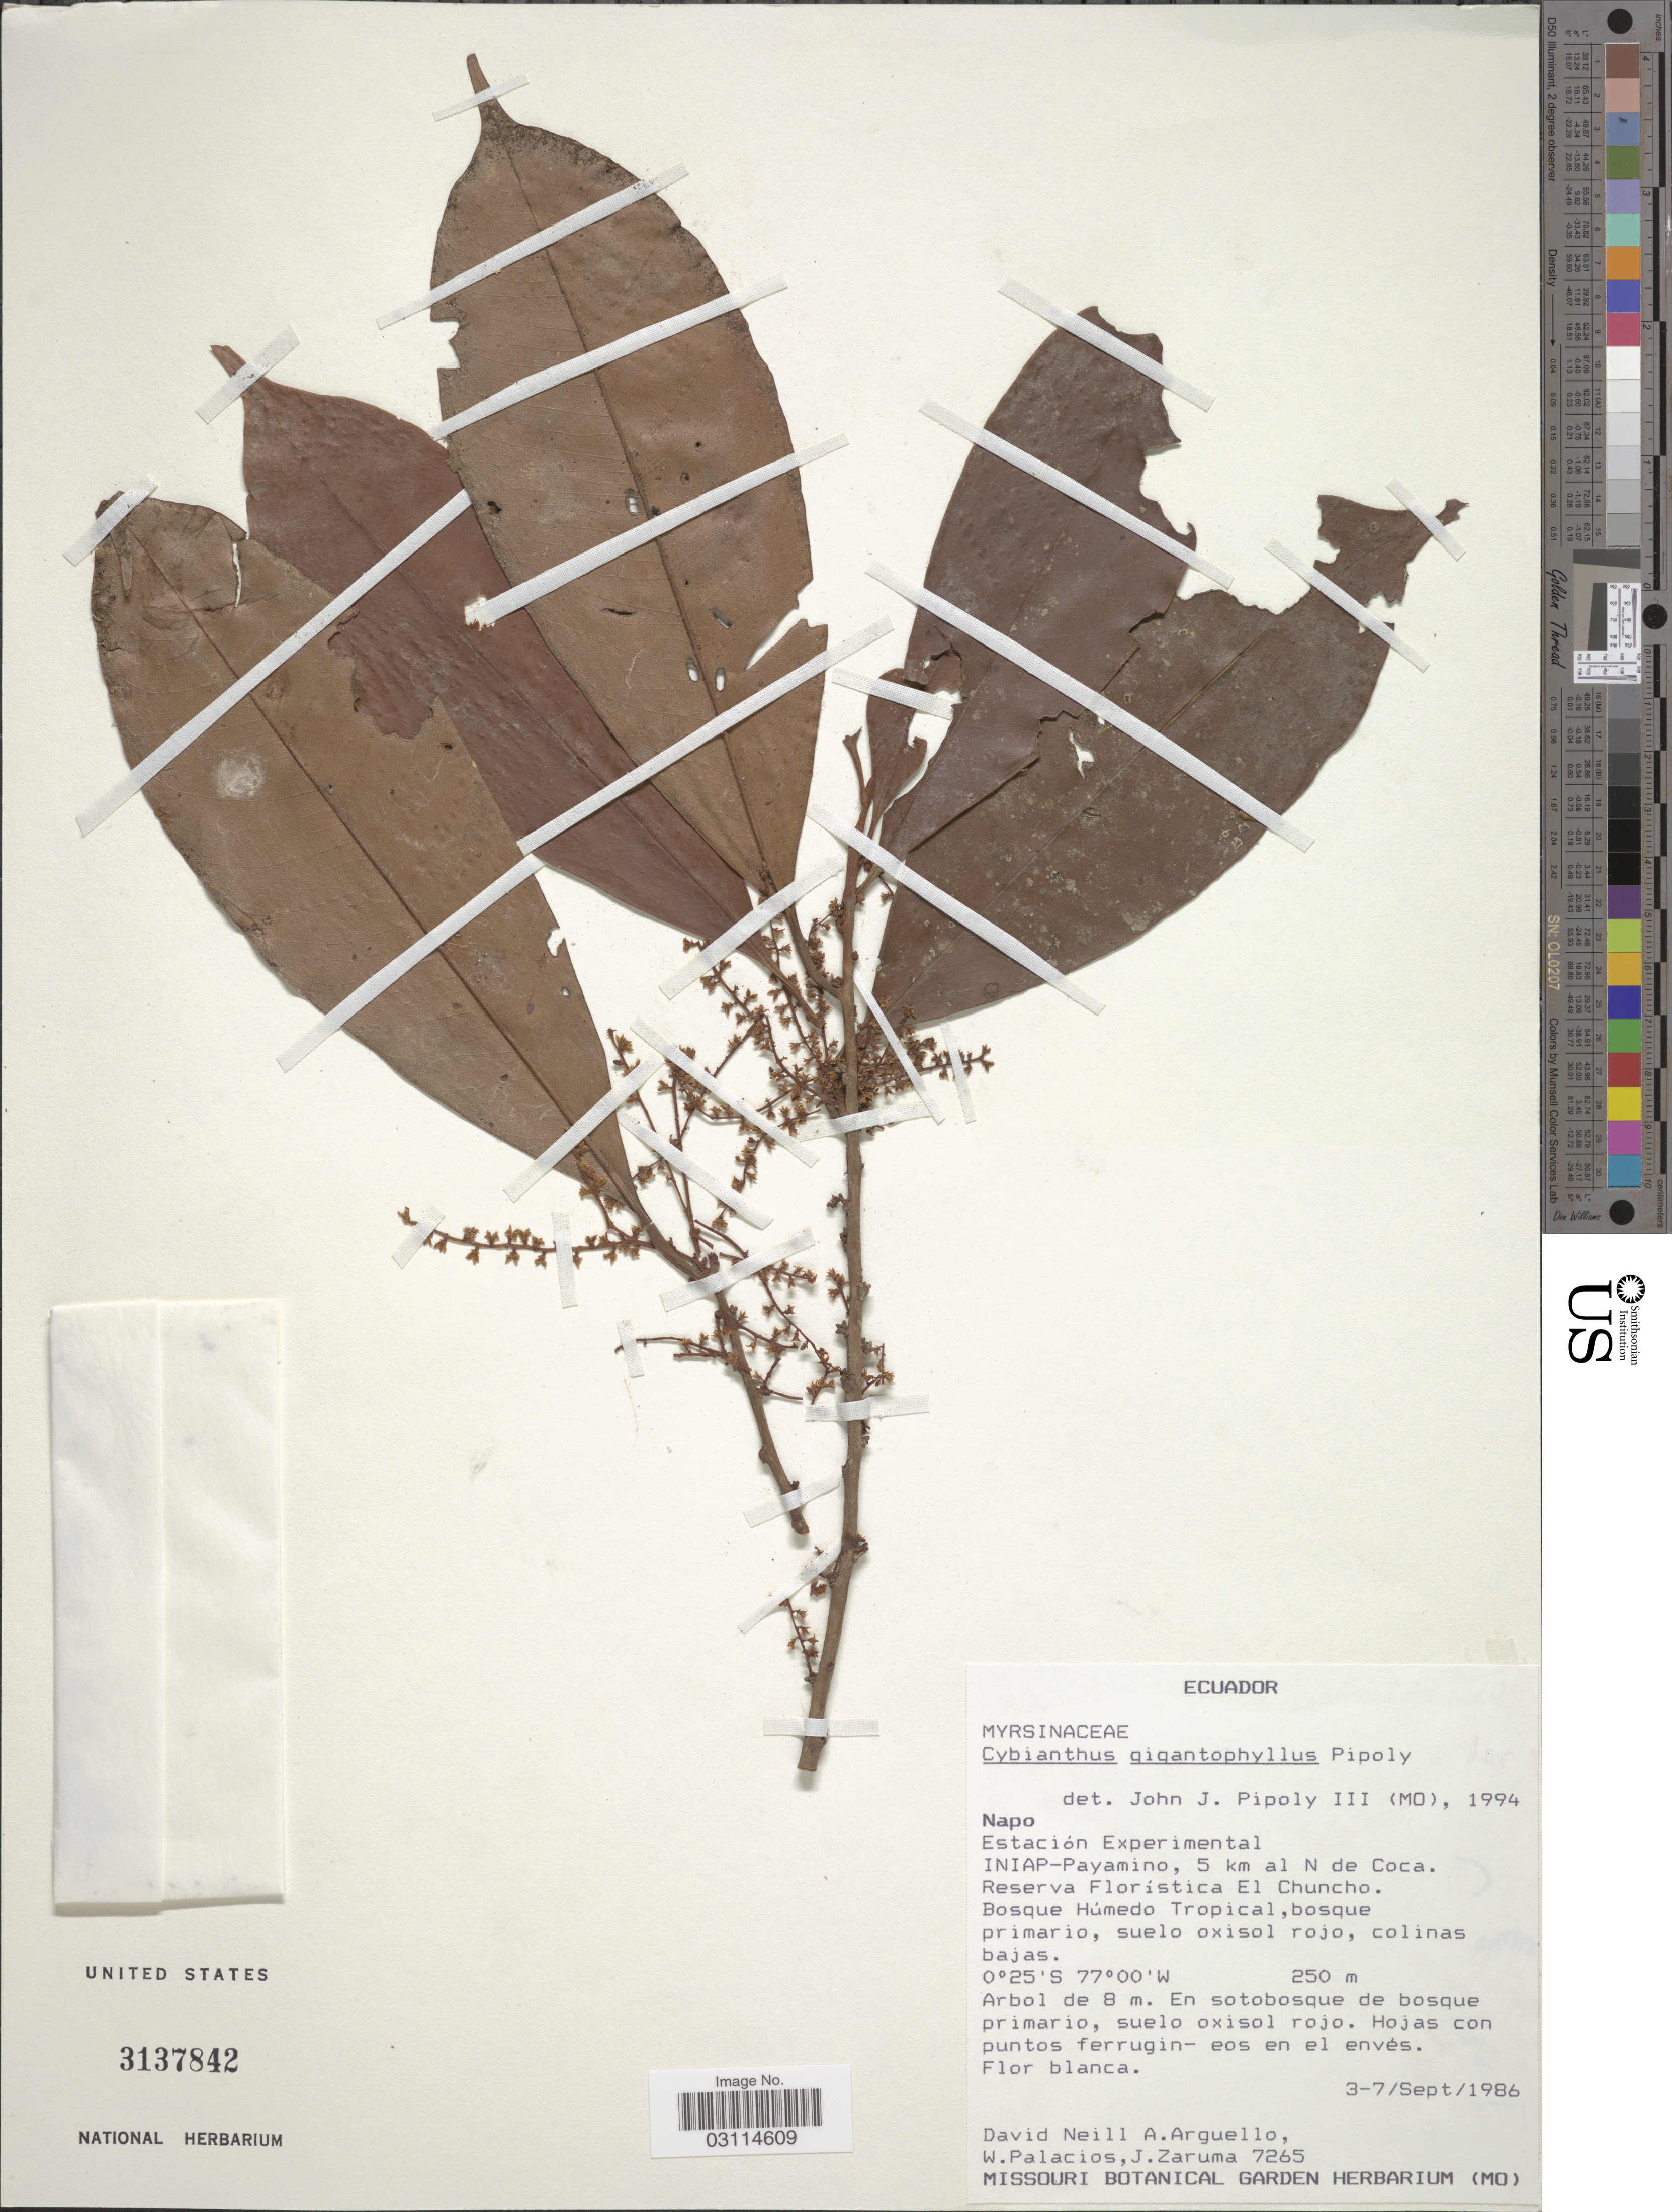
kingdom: Plantae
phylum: Tracheophyta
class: Magnoliopsida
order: Ericales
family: Primulaceae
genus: Cybianthus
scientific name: Cybianthus gigantophyllus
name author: Pipoly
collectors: D. Neill, A. Arguello, W. Palacios & J. Zaruma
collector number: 7265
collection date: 1986-09-03/1986-09-07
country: Ecuador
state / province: Napo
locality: Estación Experimental INIAP-Payamino, 5 km al N de Coca. Reserve Florística El Chuncho.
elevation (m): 250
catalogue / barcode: US 3137842